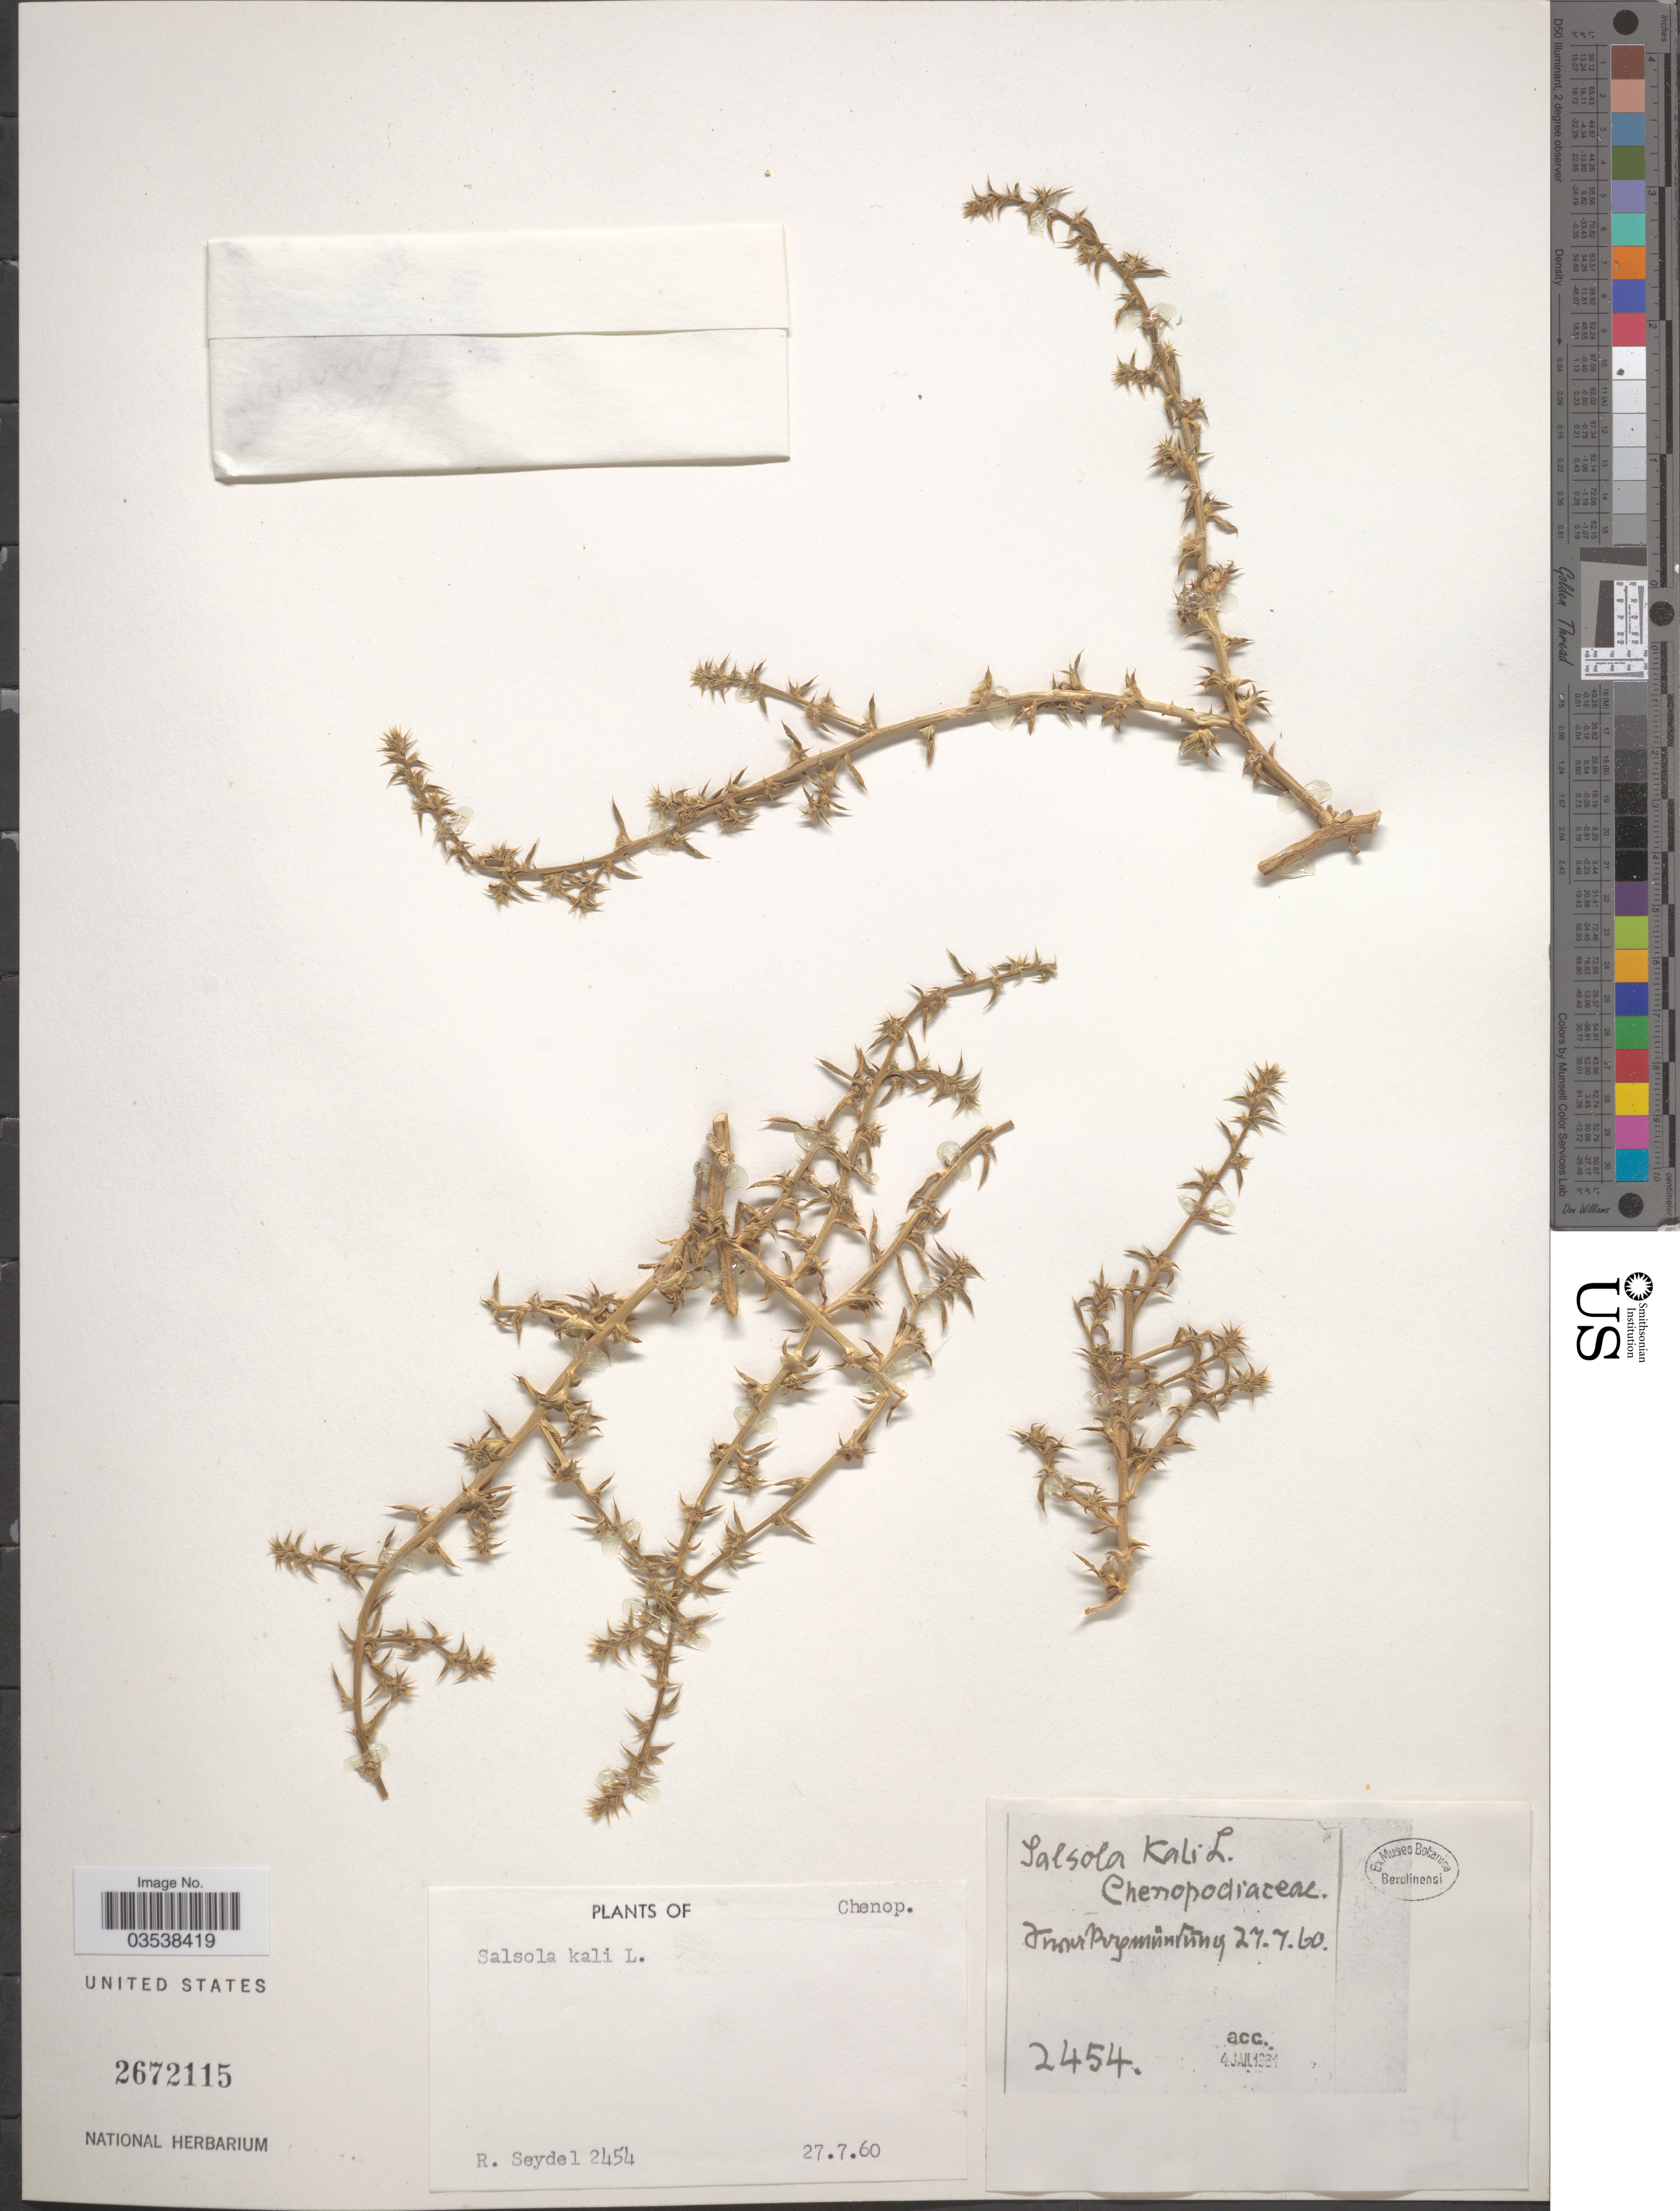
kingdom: Plantae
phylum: Tracheophyta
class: Magnoliopsida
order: Caryophyllales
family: Amaranthaceae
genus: Salsola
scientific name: Salsola kali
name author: L.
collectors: R. Seydel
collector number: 2454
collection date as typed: Transcribed d/m/y: 27/7/60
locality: Tunu Pryminndung. [interpreted] [unsure placement]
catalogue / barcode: US 2672115